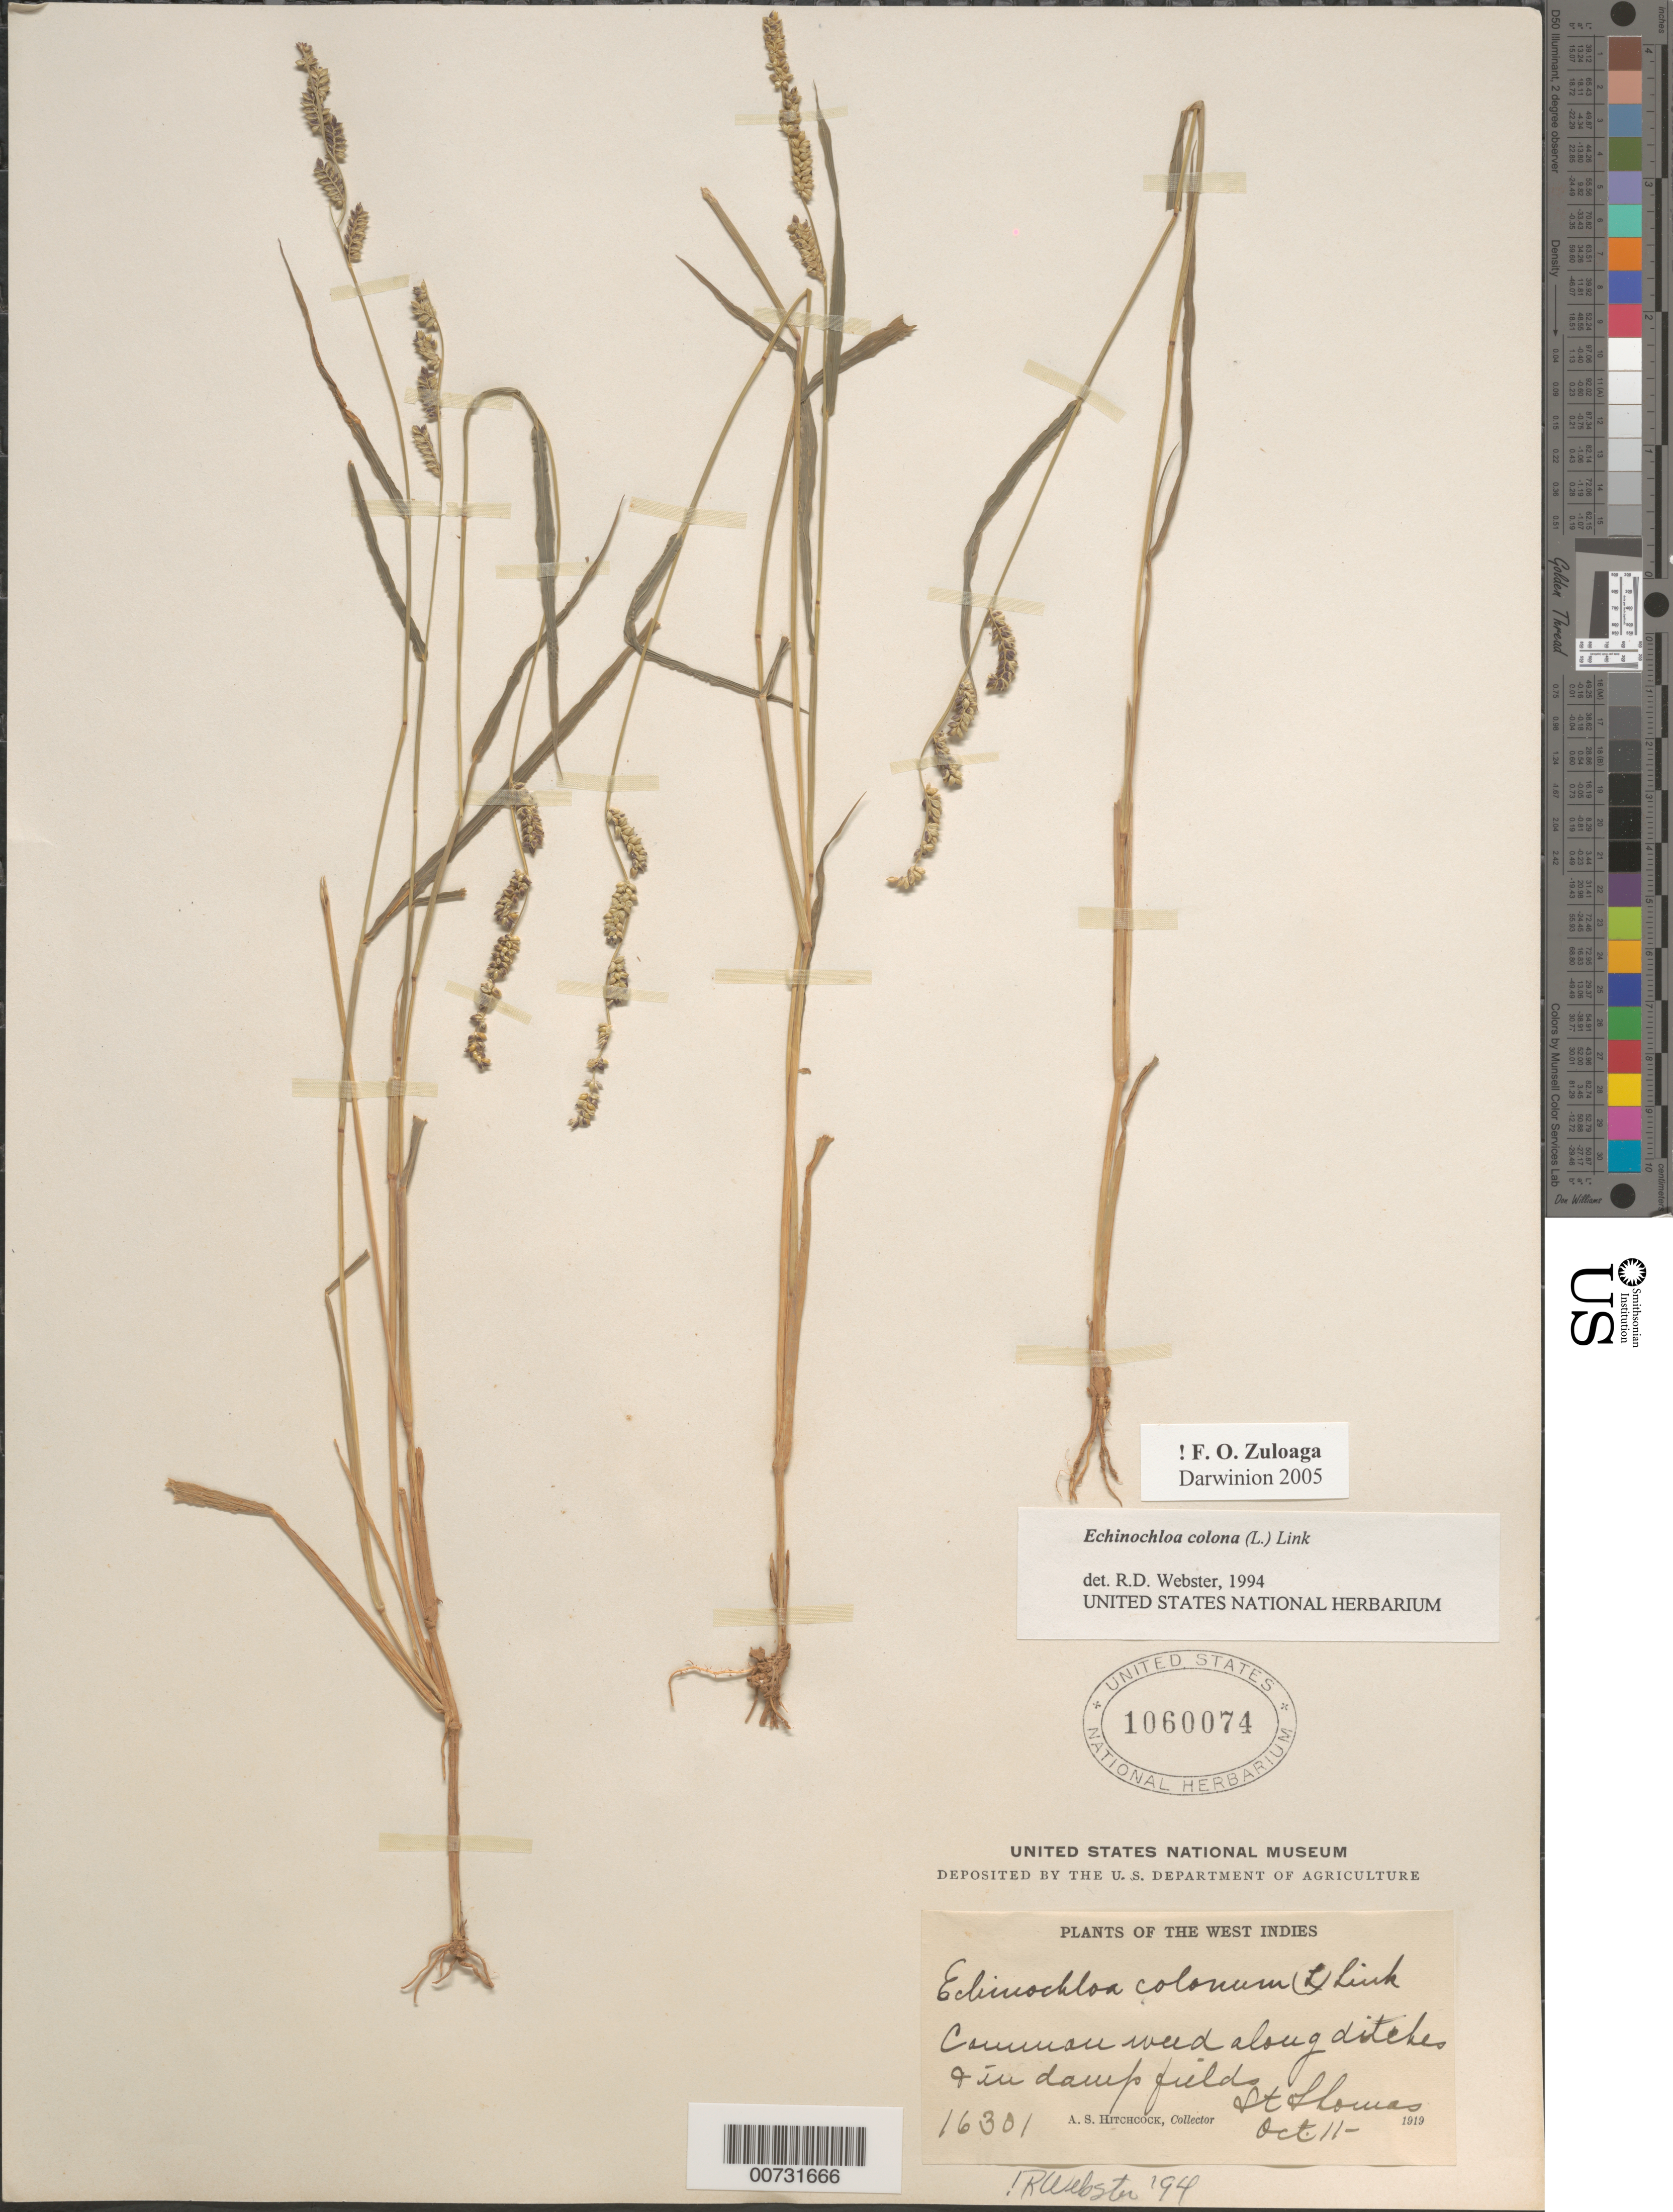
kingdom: Plantae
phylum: Tracheophyta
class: Liliopsida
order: Poales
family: Poaceae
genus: Echinochloa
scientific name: Echinochloa colona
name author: (L.) Link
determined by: Peterson, Paul M., (BOT), Smithsonian Institution - National Museum of Natural History (UNITED STATES)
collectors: A. S. Hitchcock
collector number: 16301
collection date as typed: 11 Oct 1919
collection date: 1919-10-11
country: U.S. Virgin Islands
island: St. Thomas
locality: St. Thomas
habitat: Along ditches & in damp fields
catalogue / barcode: US 1060074